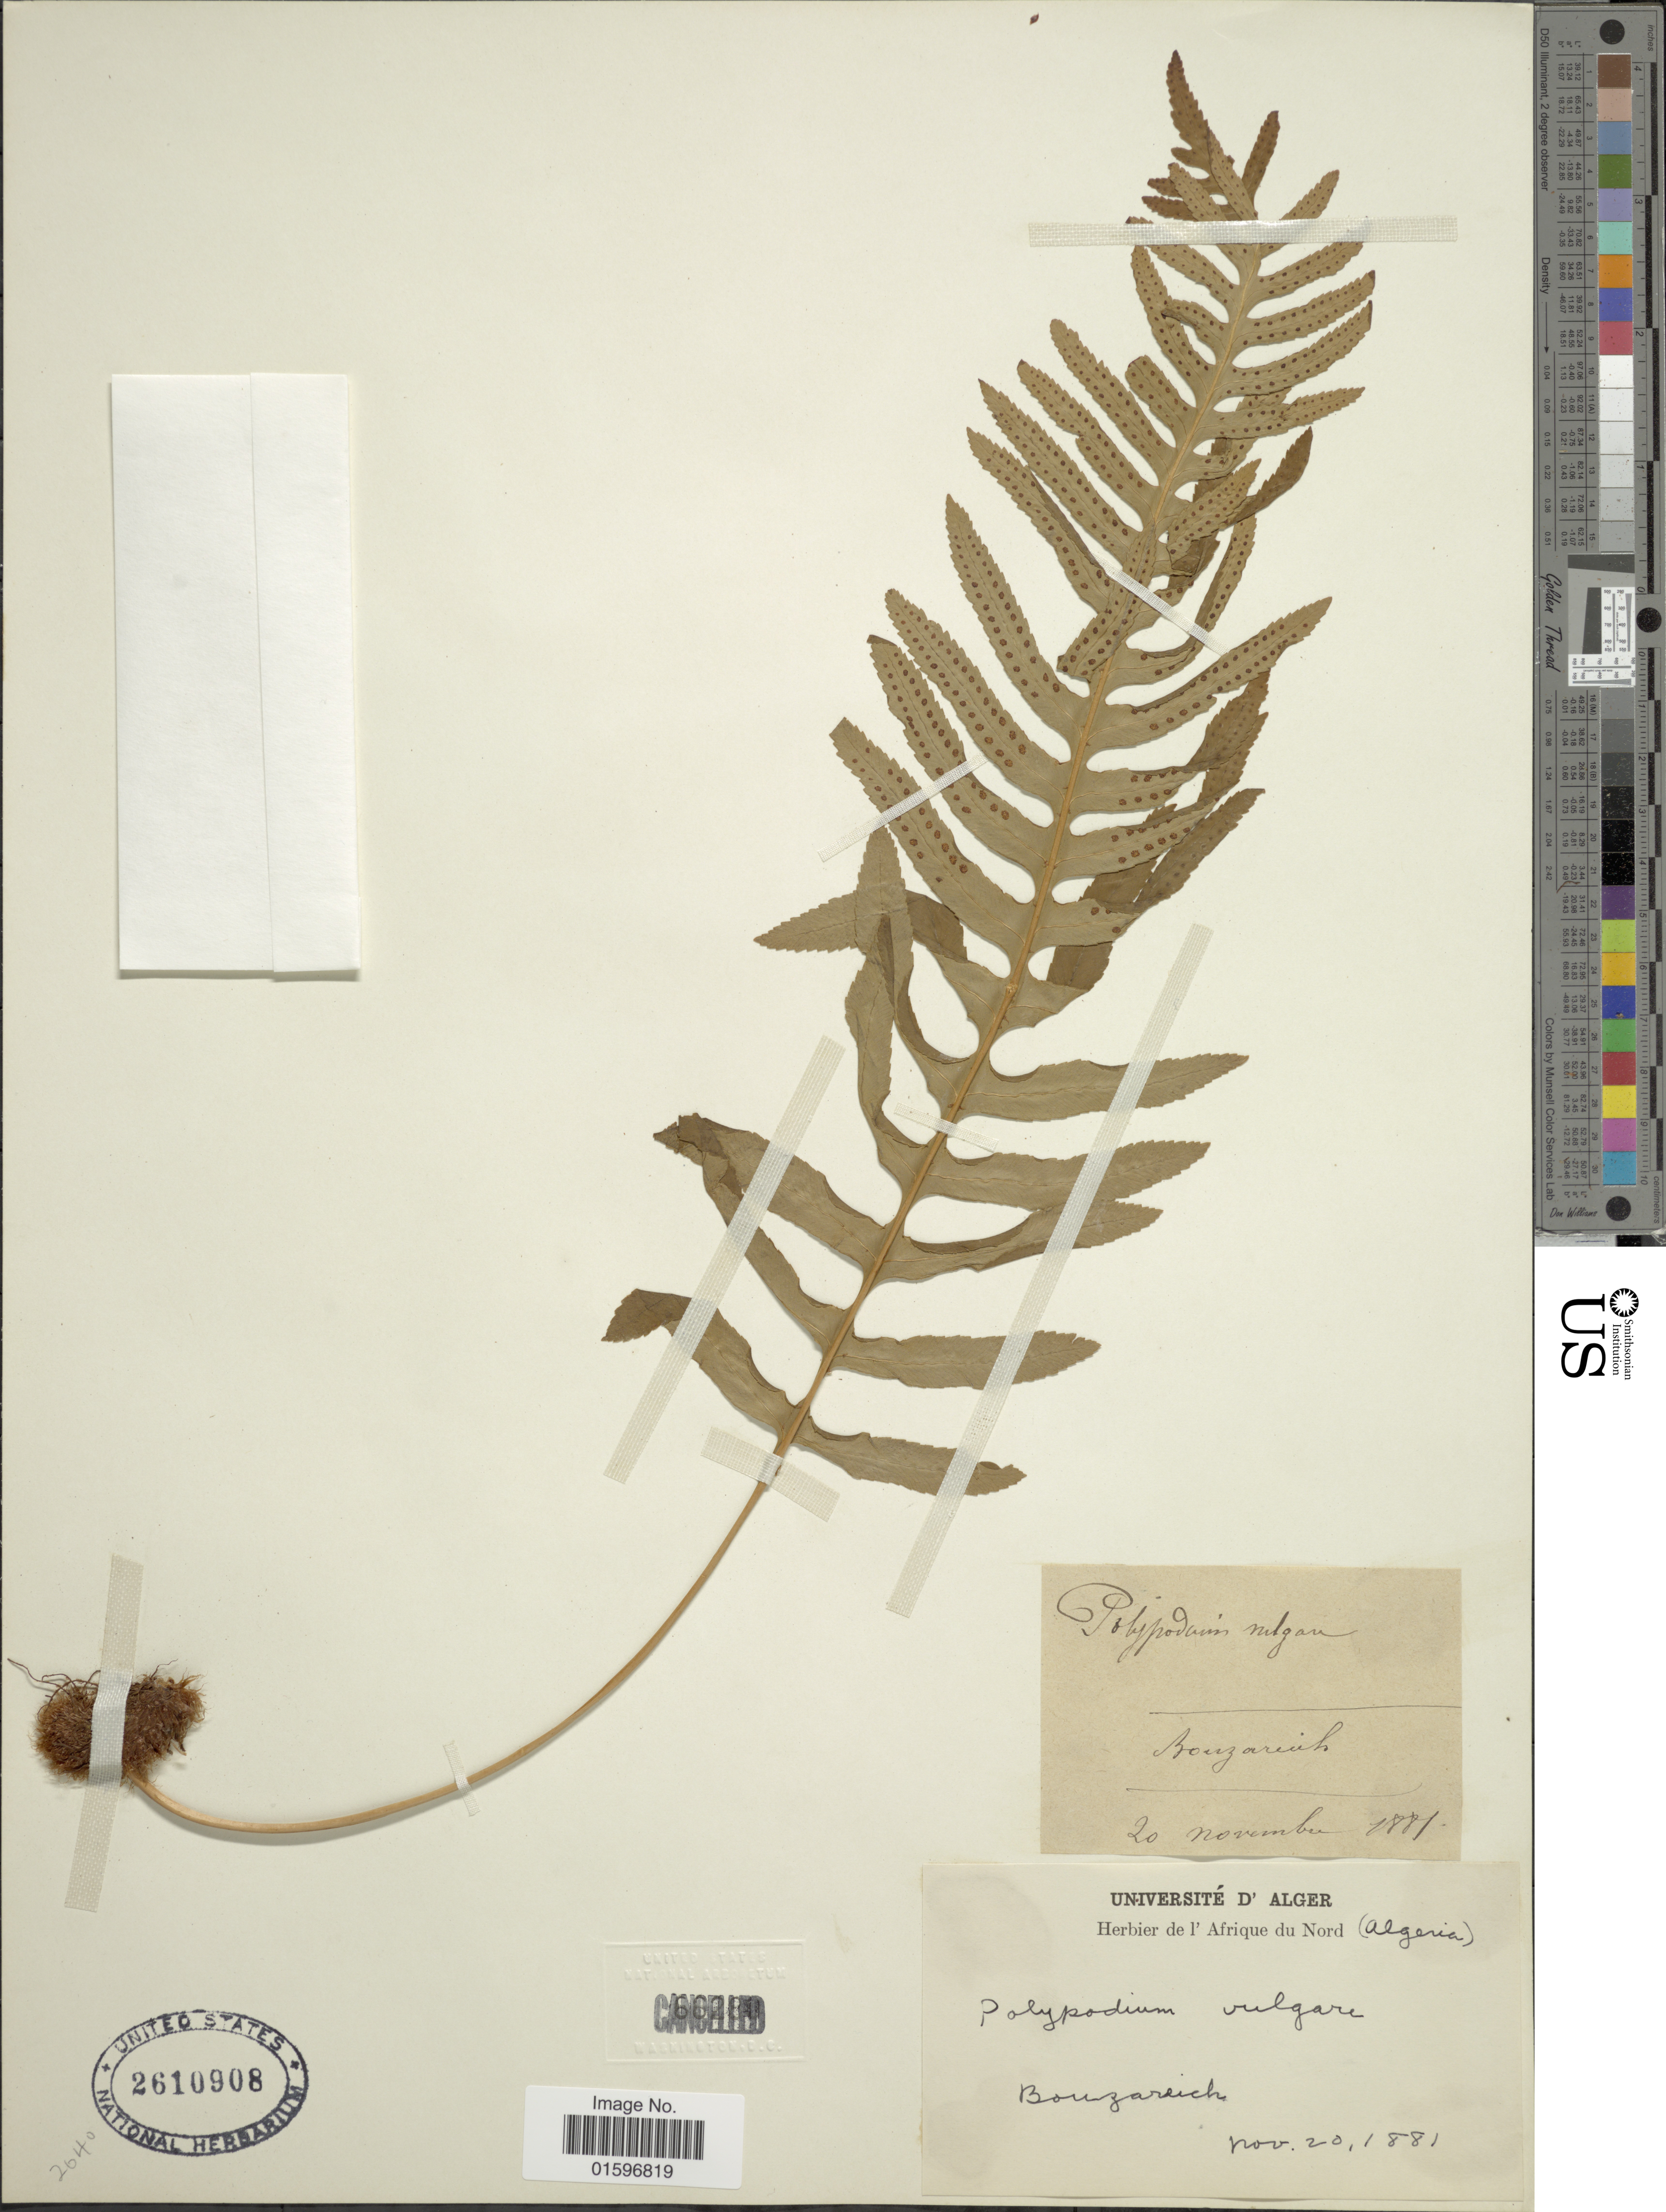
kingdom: Plantae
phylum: Tracheophyta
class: Polypodiopsida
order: Polypodiales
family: Polypodiaceae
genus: Polypodium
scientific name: Polypodium vulgare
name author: L.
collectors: ex herb. de l'Afrique du Nord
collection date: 1881-11-20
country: Algeria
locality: L'Afrique du Nord, Bouzaréah.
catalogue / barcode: US 2610908